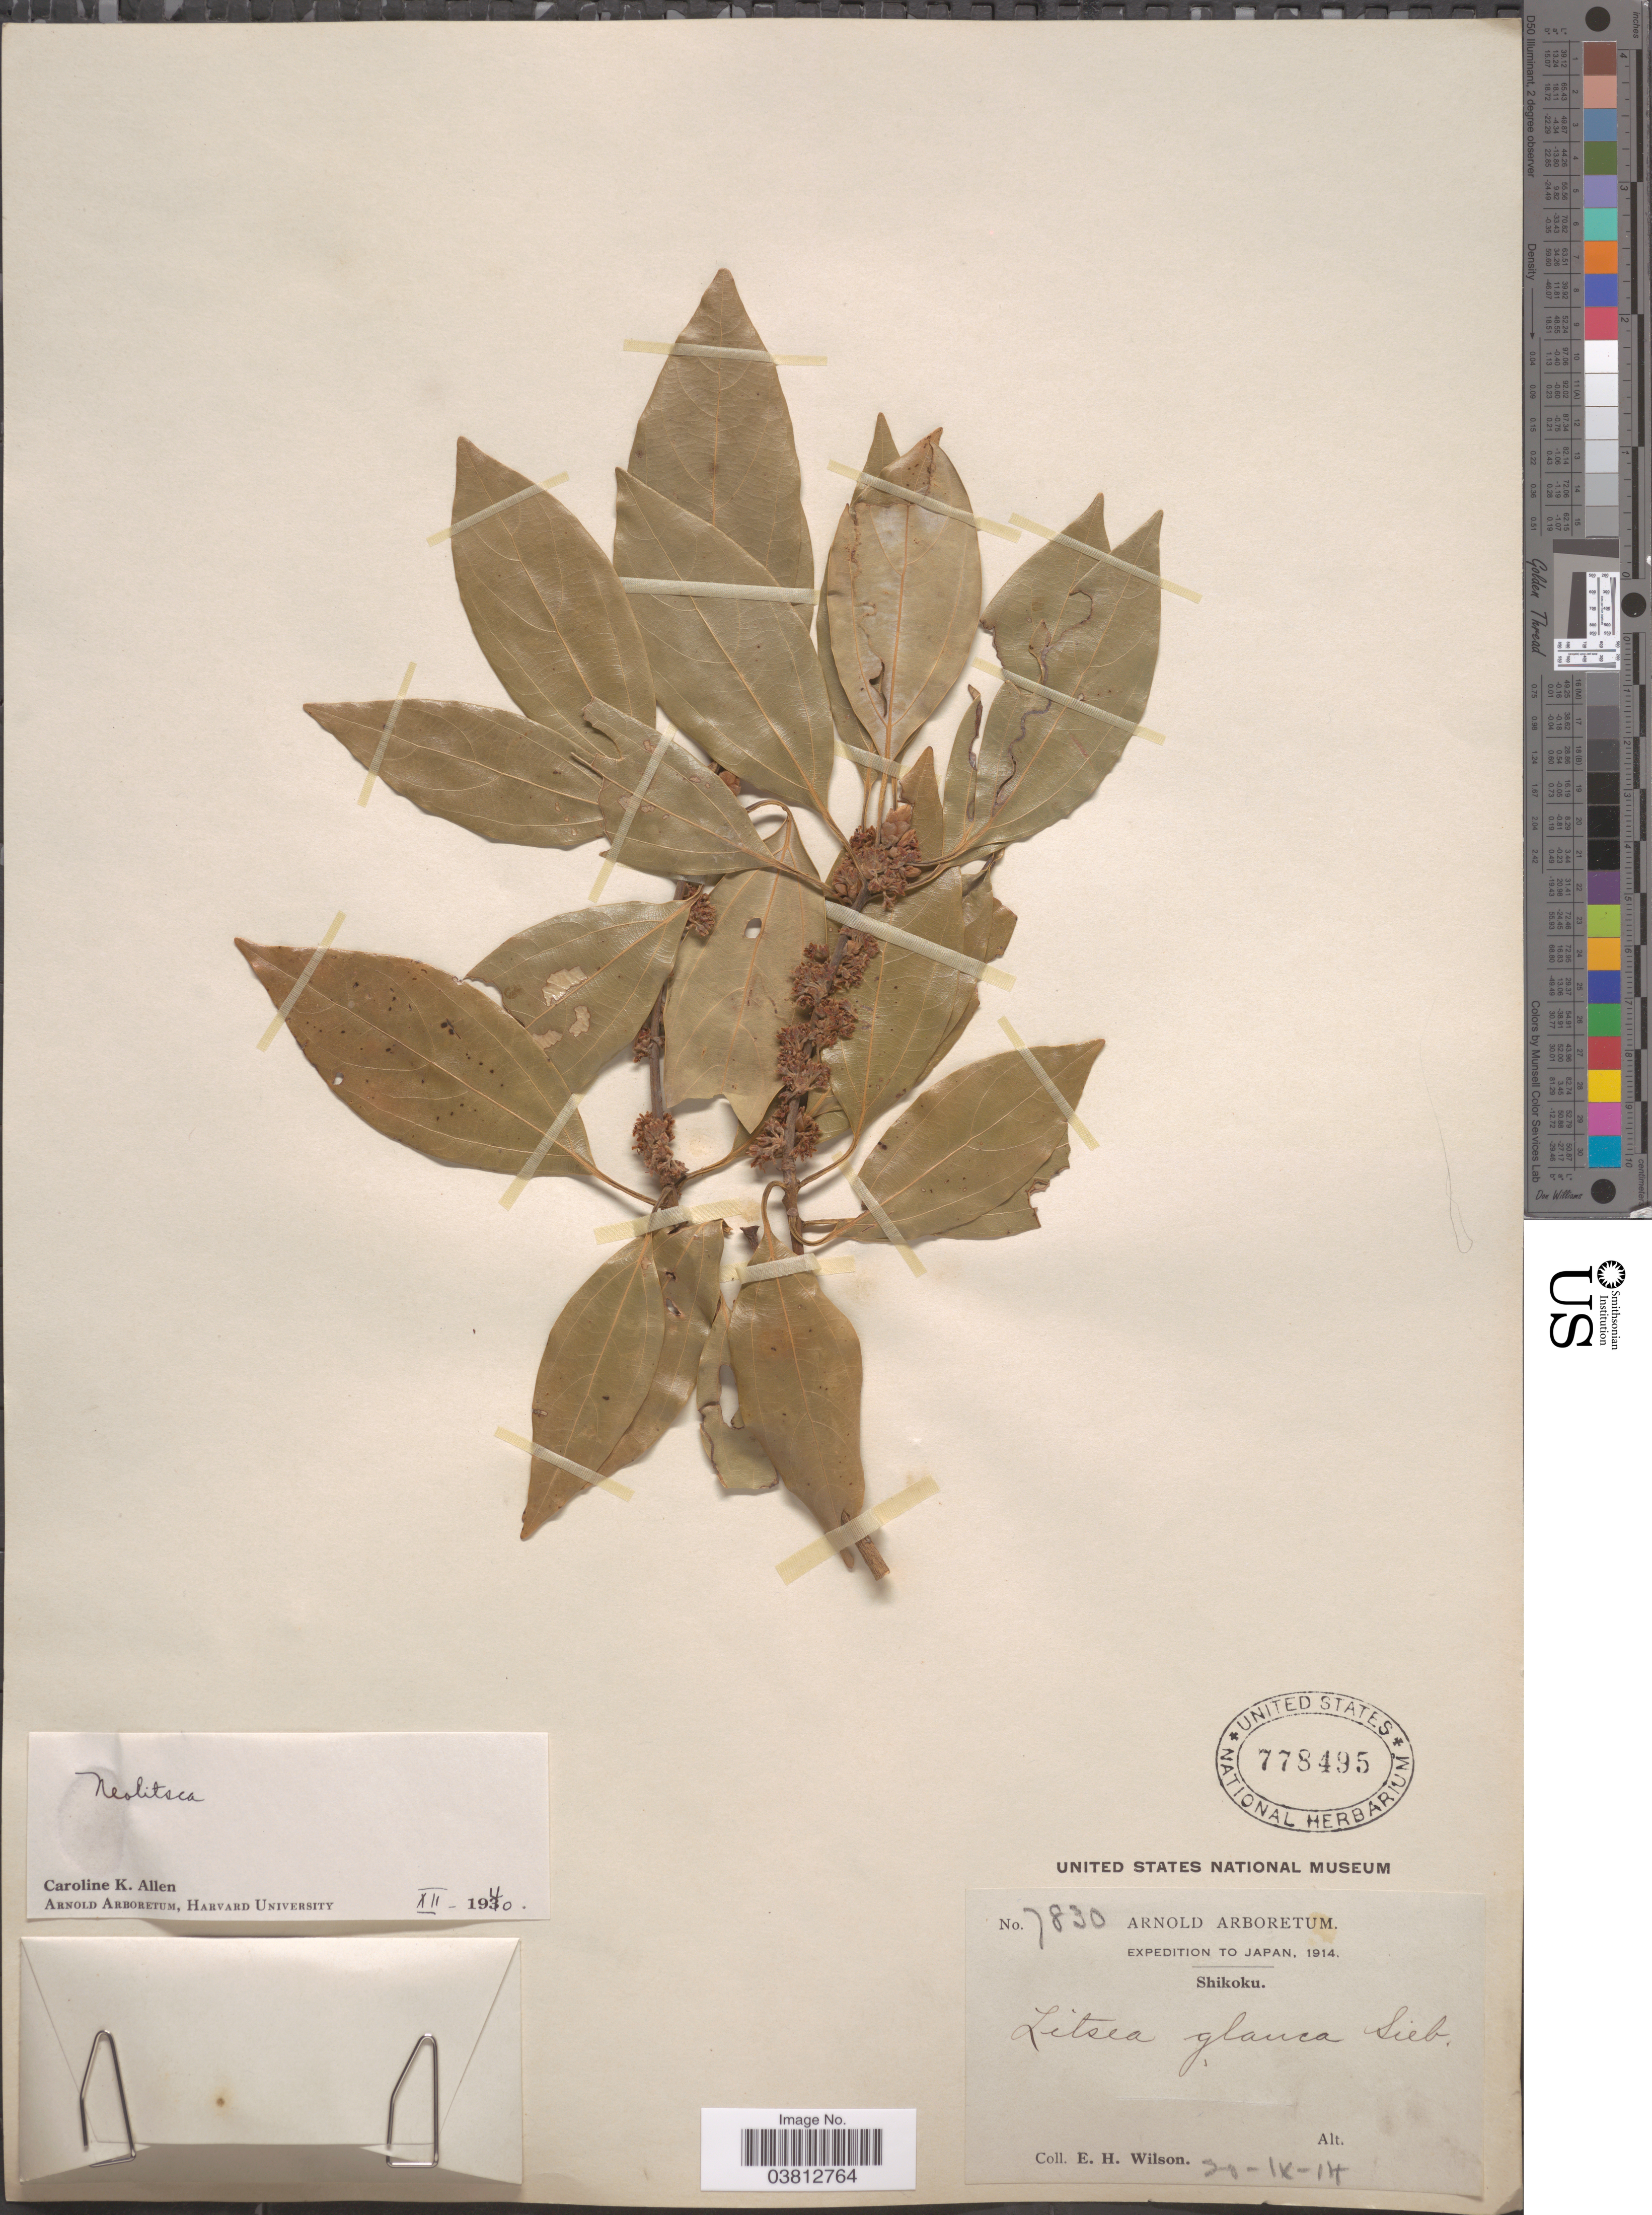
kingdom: Plantae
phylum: Tracheophyta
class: Magnoliopsida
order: Laurales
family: Lauraceae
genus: Neolitsea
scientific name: Neolitsea sericea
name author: (Blume) Koidz.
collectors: E. Wilson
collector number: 7830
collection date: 1914-09-20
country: Japan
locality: Shikoku.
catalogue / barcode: US 778495